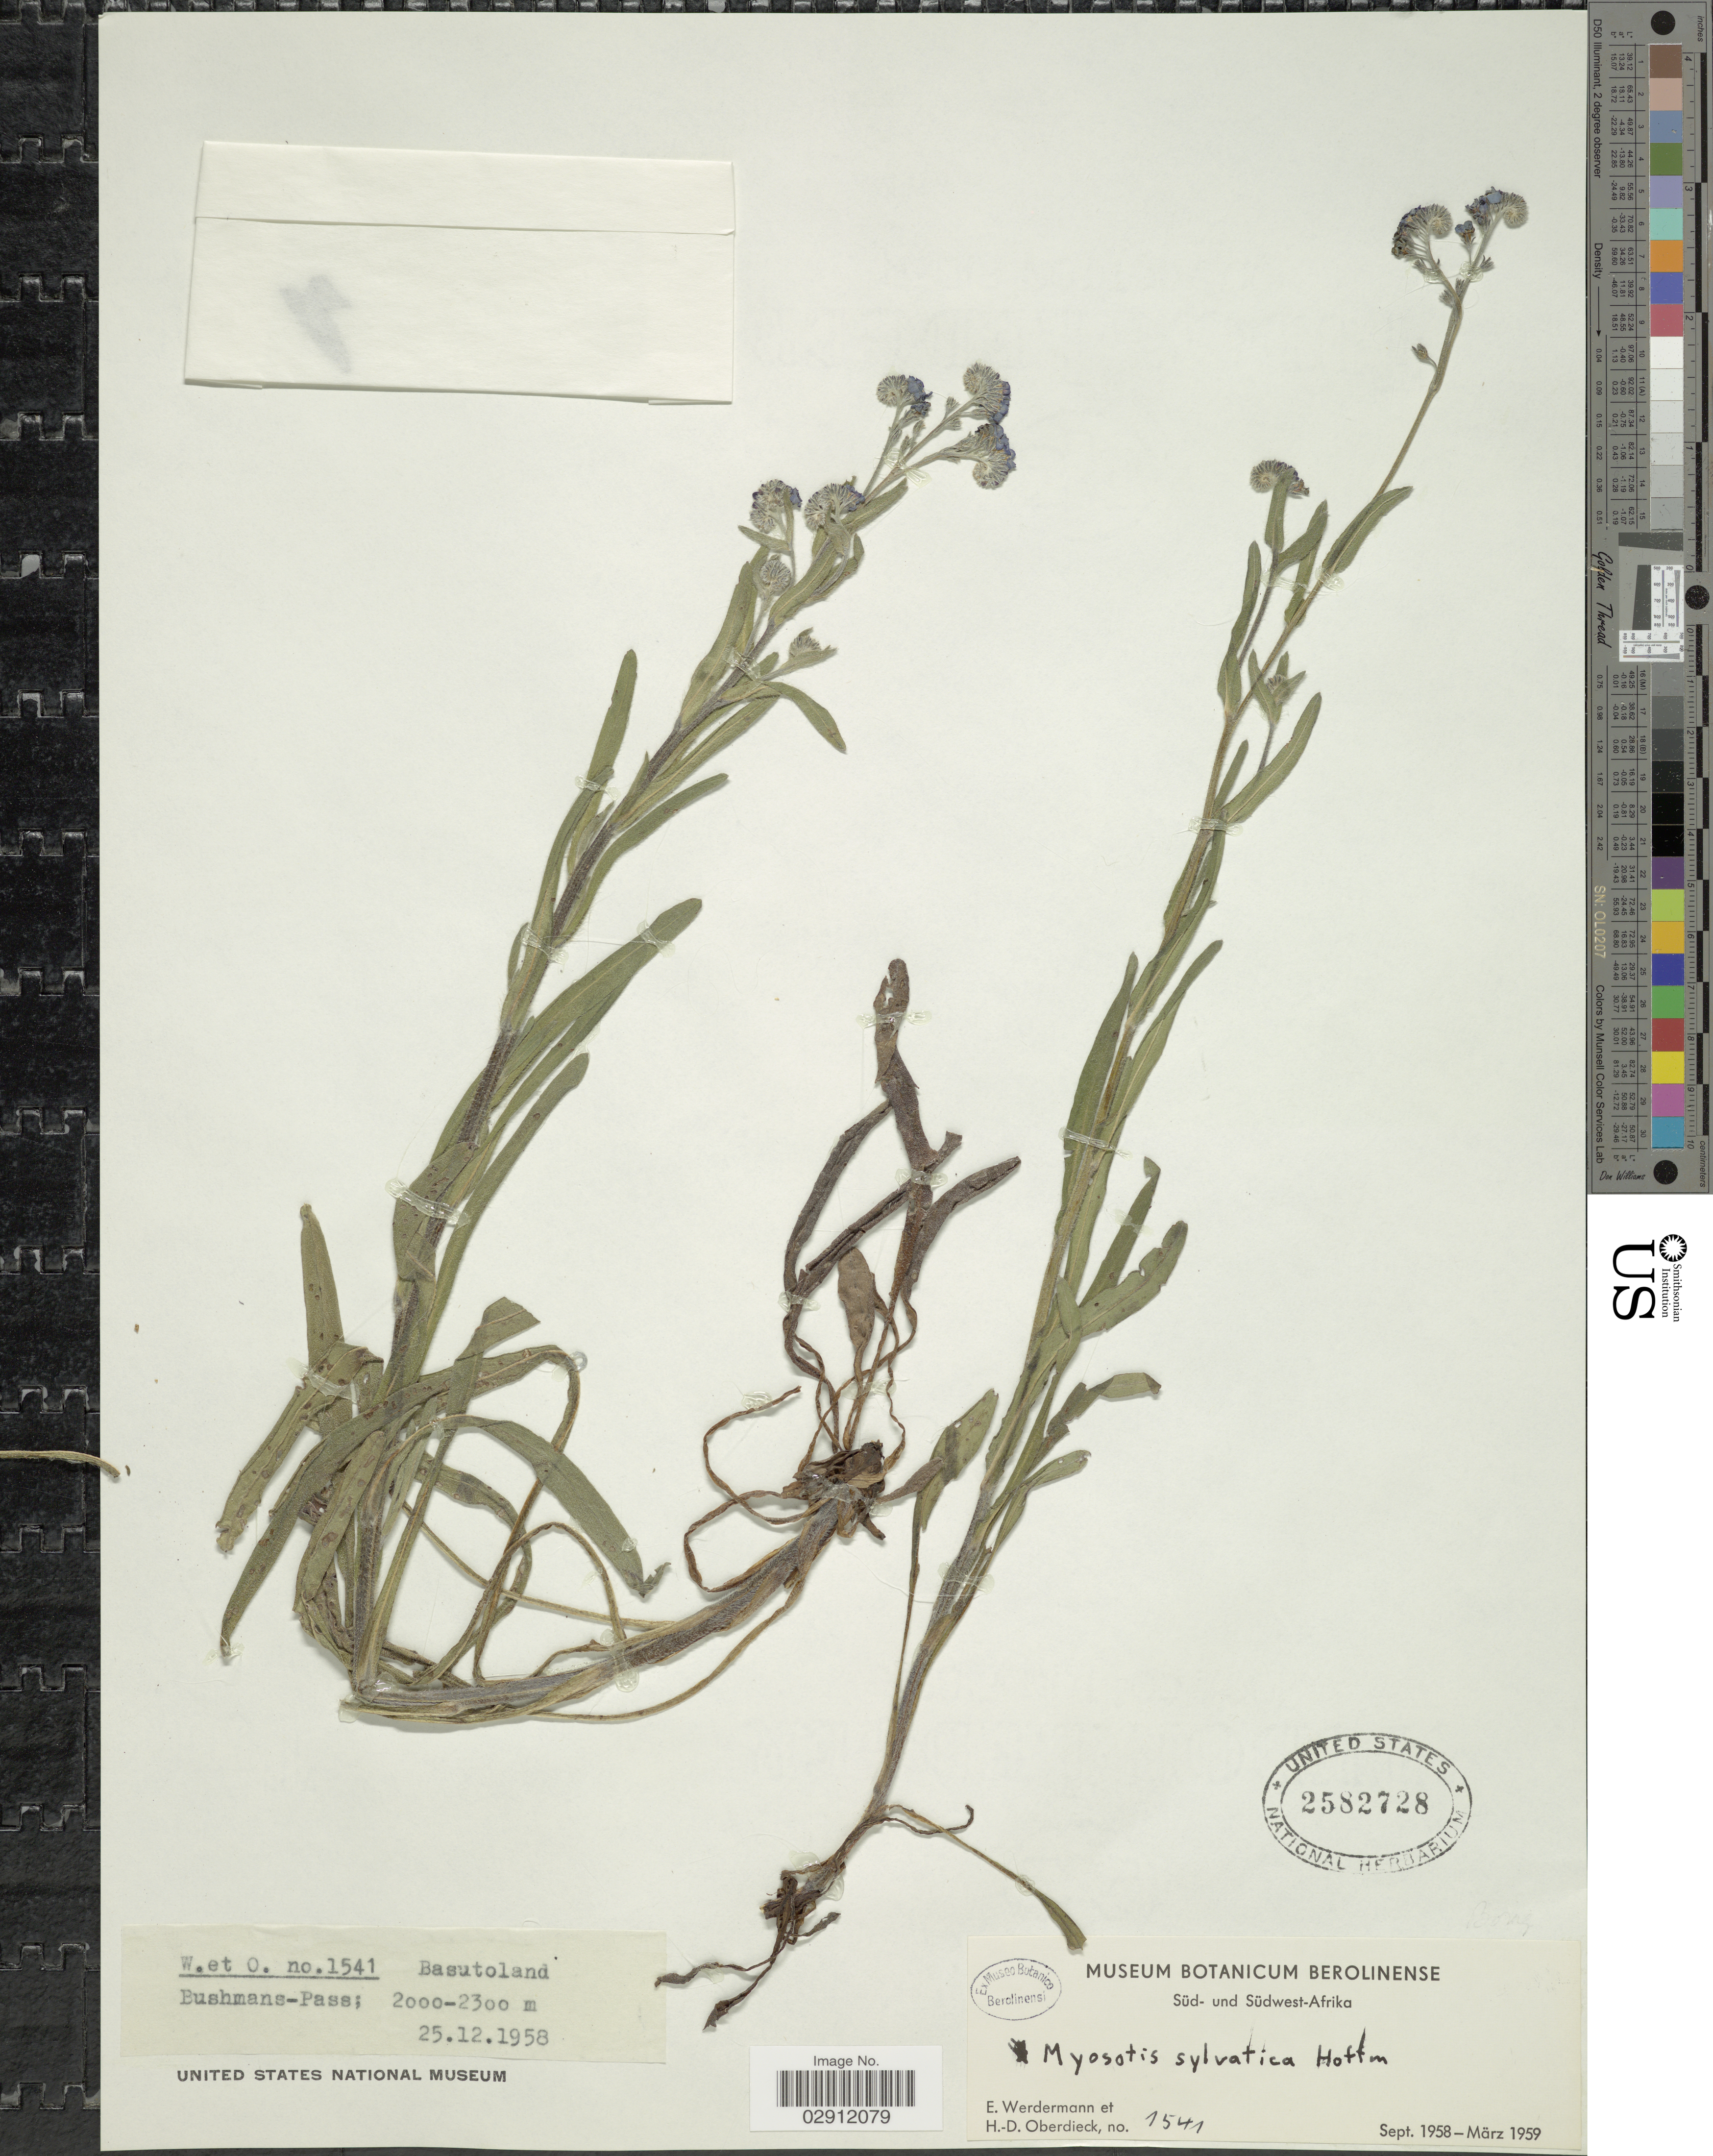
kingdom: Plantae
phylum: Tracheophyta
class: Magnoliopsida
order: Boraginales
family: Boraginaceae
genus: Myosotis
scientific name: Myosotis sylvatica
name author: Ehrh. ex Hoffm.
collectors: E. Werdermann & H. Oberdieck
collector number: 1541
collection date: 1958-12-25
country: Lesotho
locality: Bushmans-Pass. Basutoland.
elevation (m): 2000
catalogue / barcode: US 2582728